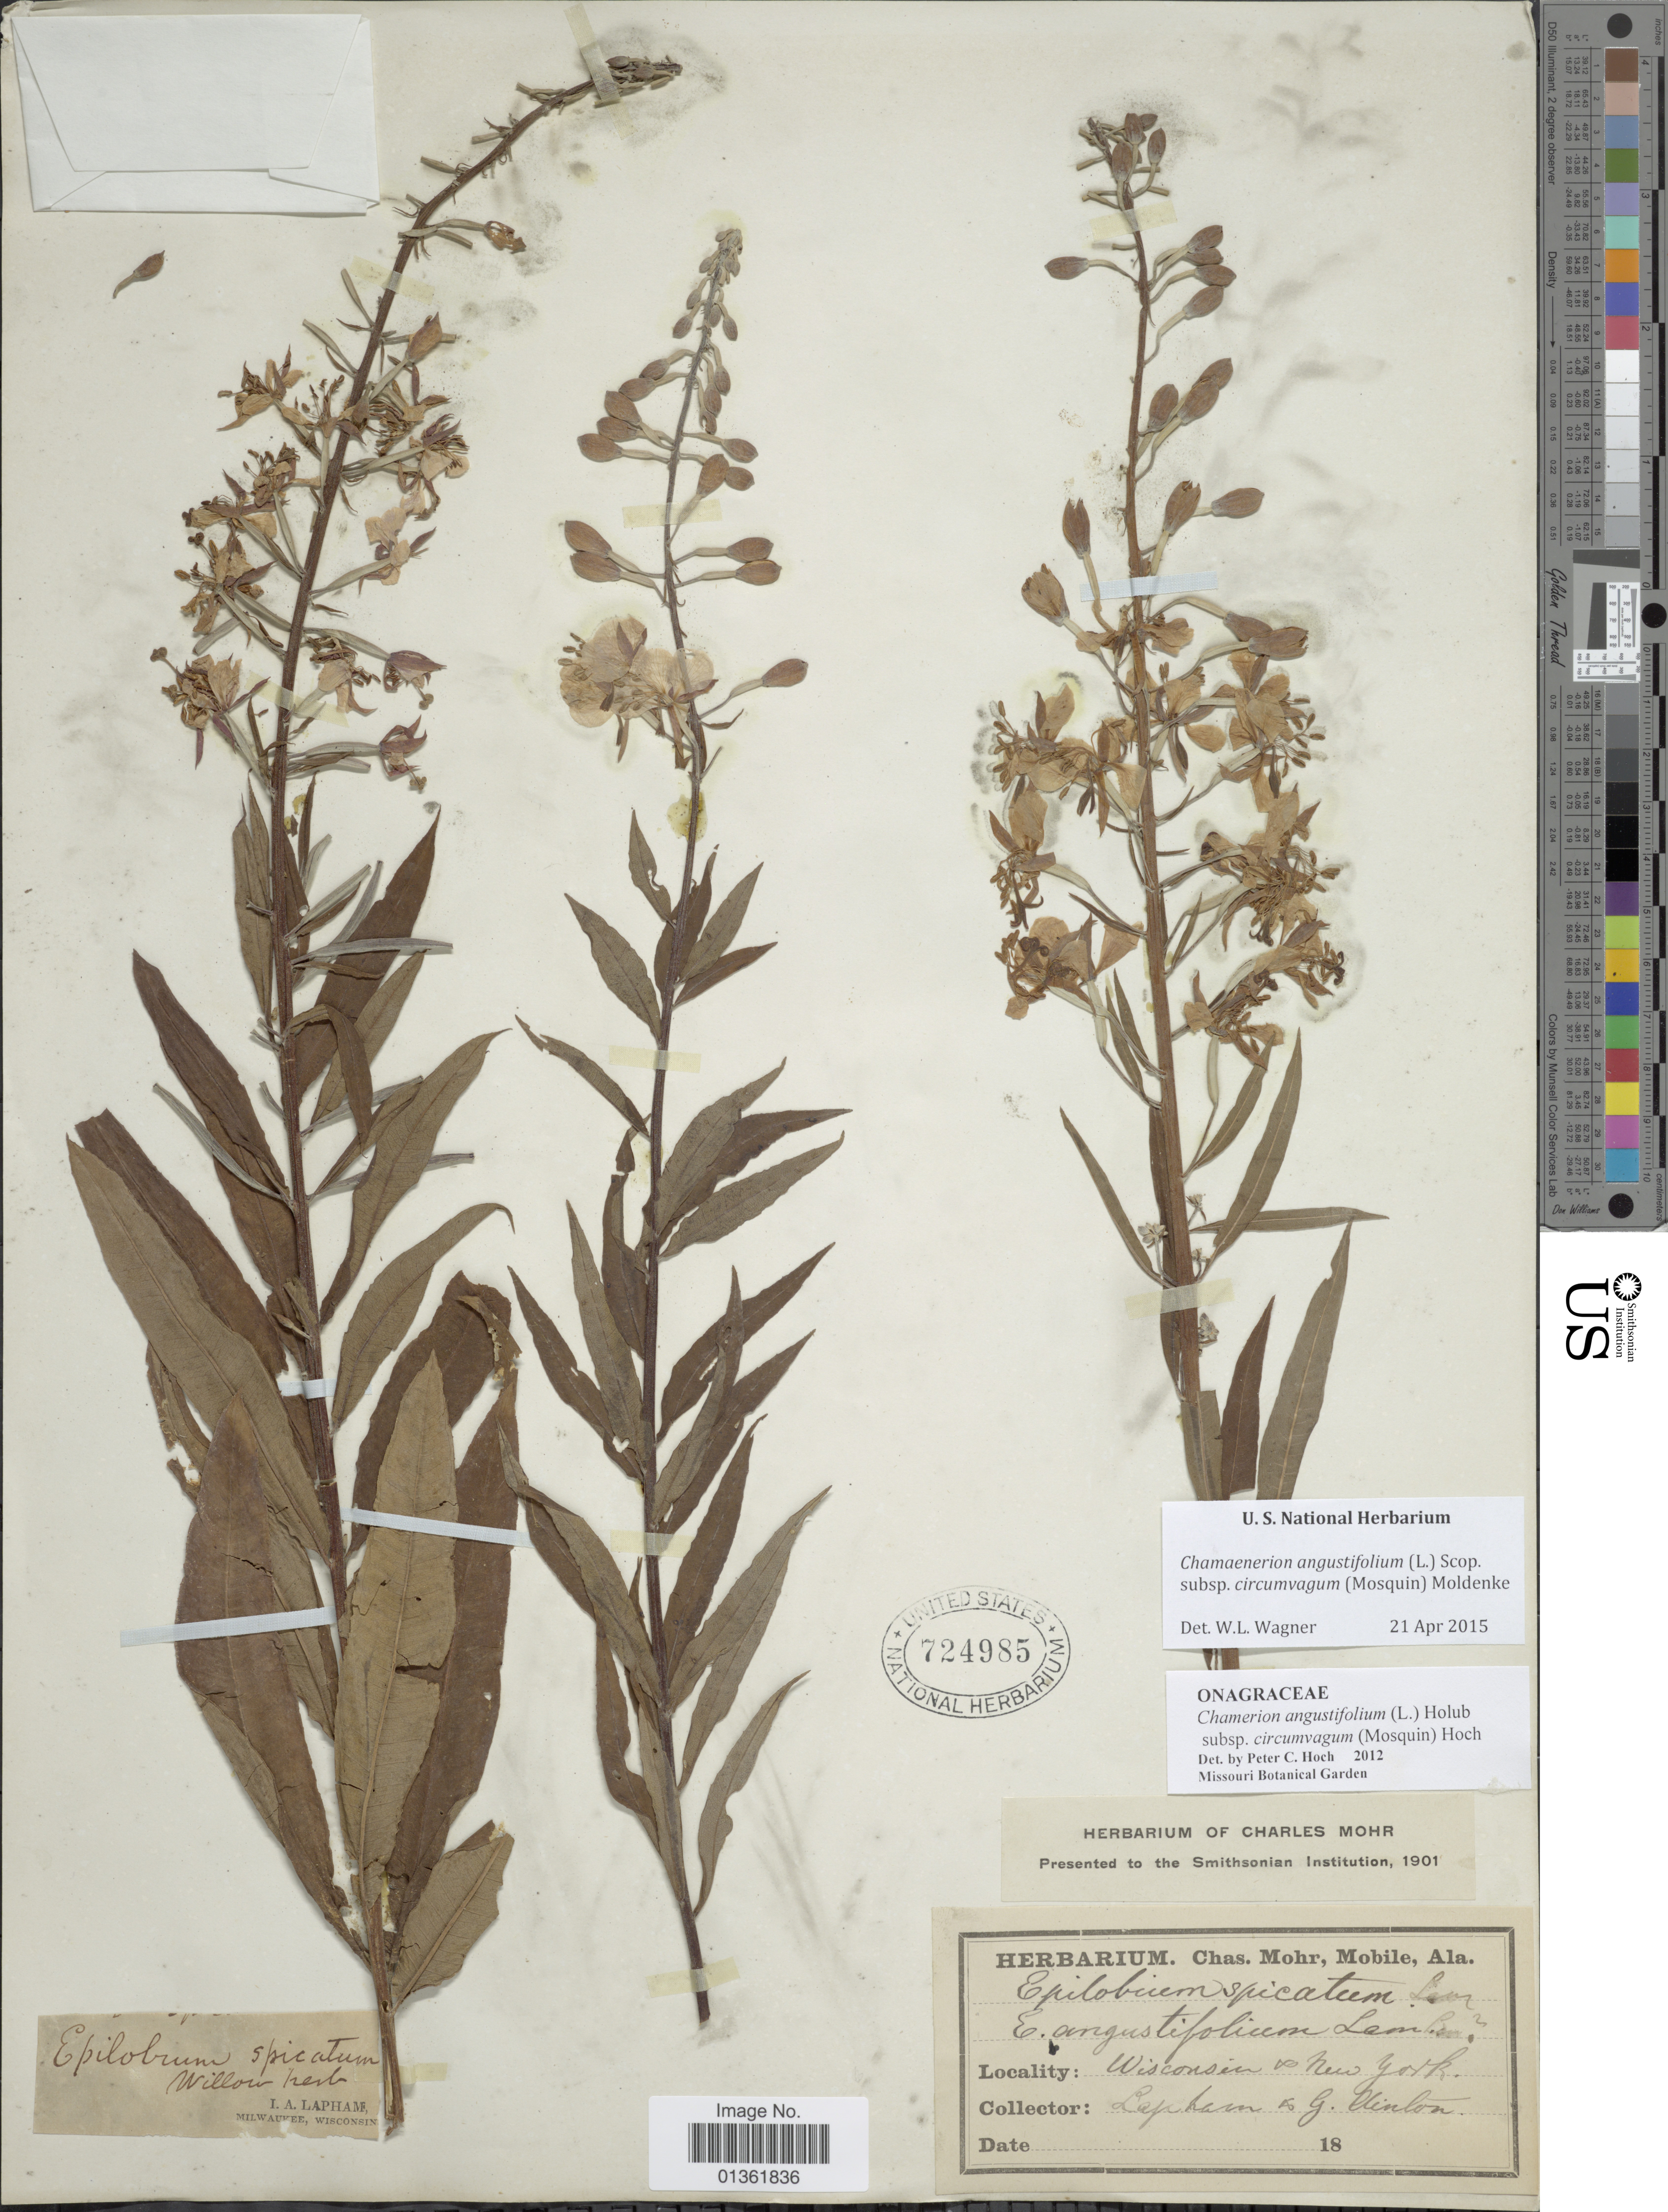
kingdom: Plantae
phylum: Tracheophyta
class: Magnoliopsida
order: Myrtales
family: Onagraceae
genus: Chamaenerion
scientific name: Chamaenerion angustifolium subsp. circumvagum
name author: (Mosquin) Moldenke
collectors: I. Lapham & G. Clinton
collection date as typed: Transcribed d/m/y: //18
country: United States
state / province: Wisconsin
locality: New York.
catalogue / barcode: US 724985